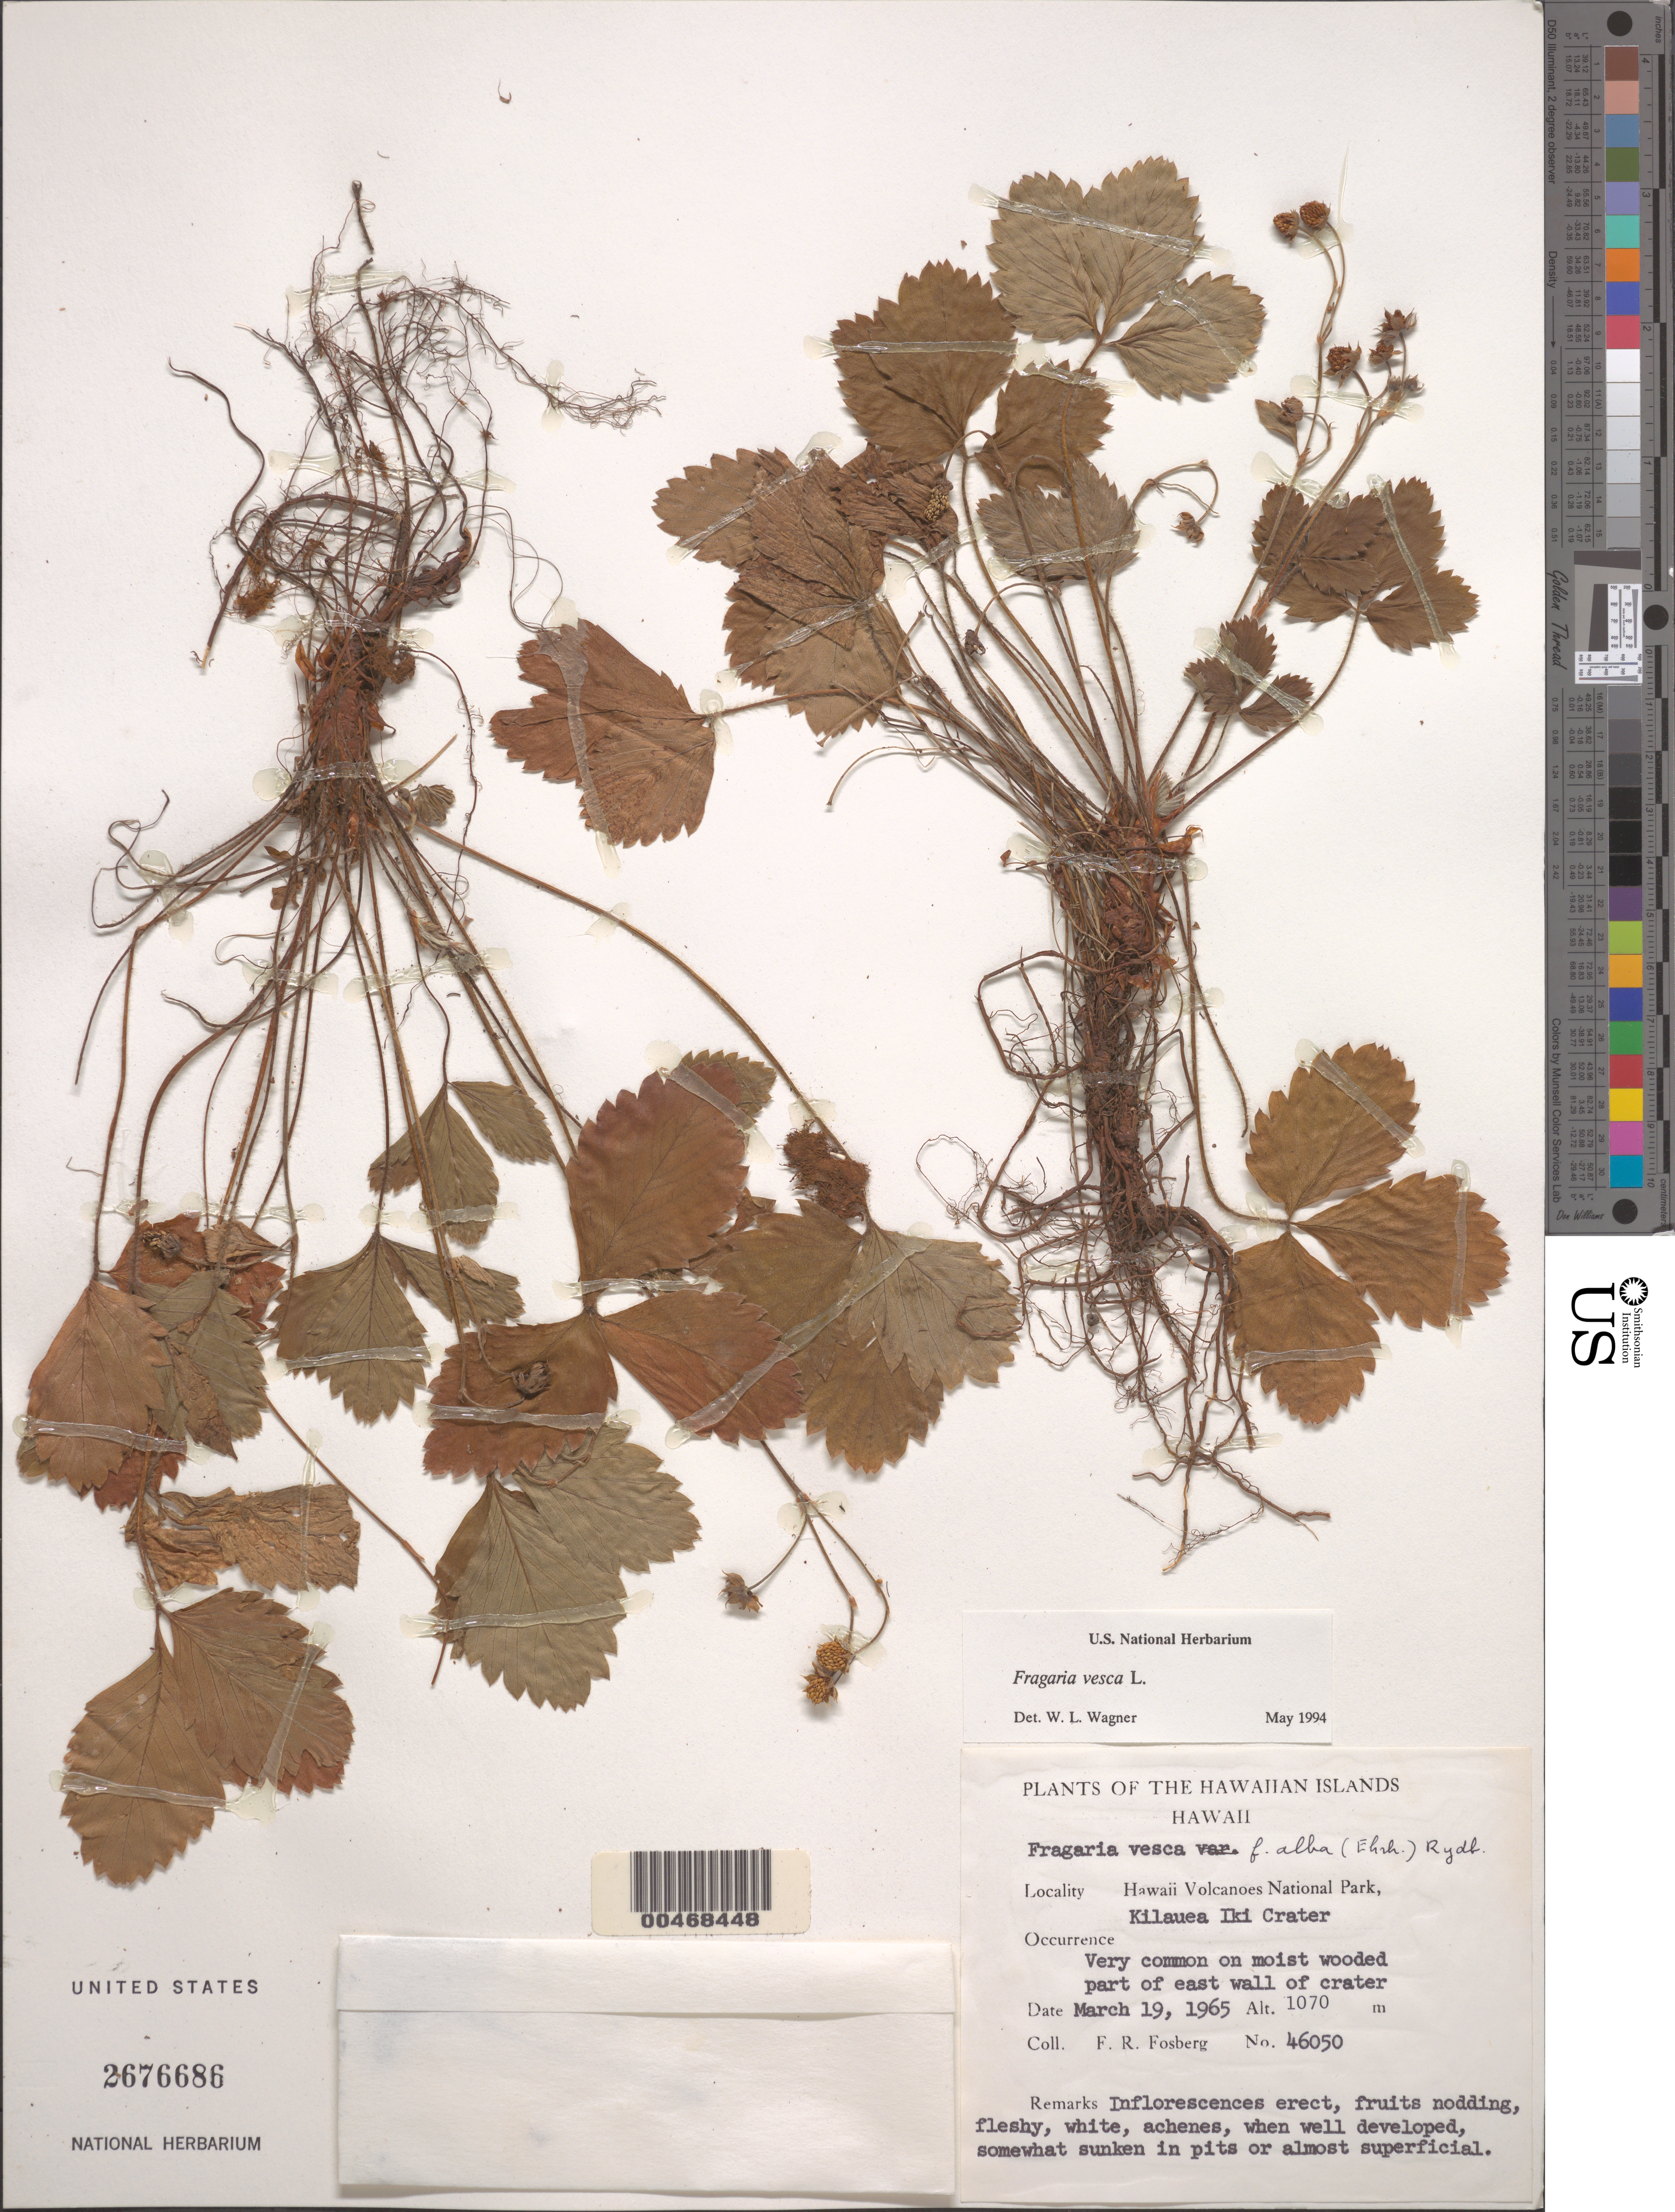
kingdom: Plantae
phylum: Tracheophyta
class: Magnoliopsida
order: Rosales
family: Rosaceae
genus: Fragaria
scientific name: Fragaria vesca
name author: L.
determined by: Wagner, W. L., (BOT), Smithsonian Institution - National Museum of Natural History (UNITED STATES)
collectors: F. R. Fosberg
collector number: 46050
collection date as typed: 19 Mar 1965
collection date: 1965-03-19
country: United States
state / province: Hawaii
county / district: Hawaii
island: Hawaii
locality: Hawaii Volcanoes National Park, Kilauea Iki Crater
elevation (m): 1070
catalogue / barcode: US 2676686